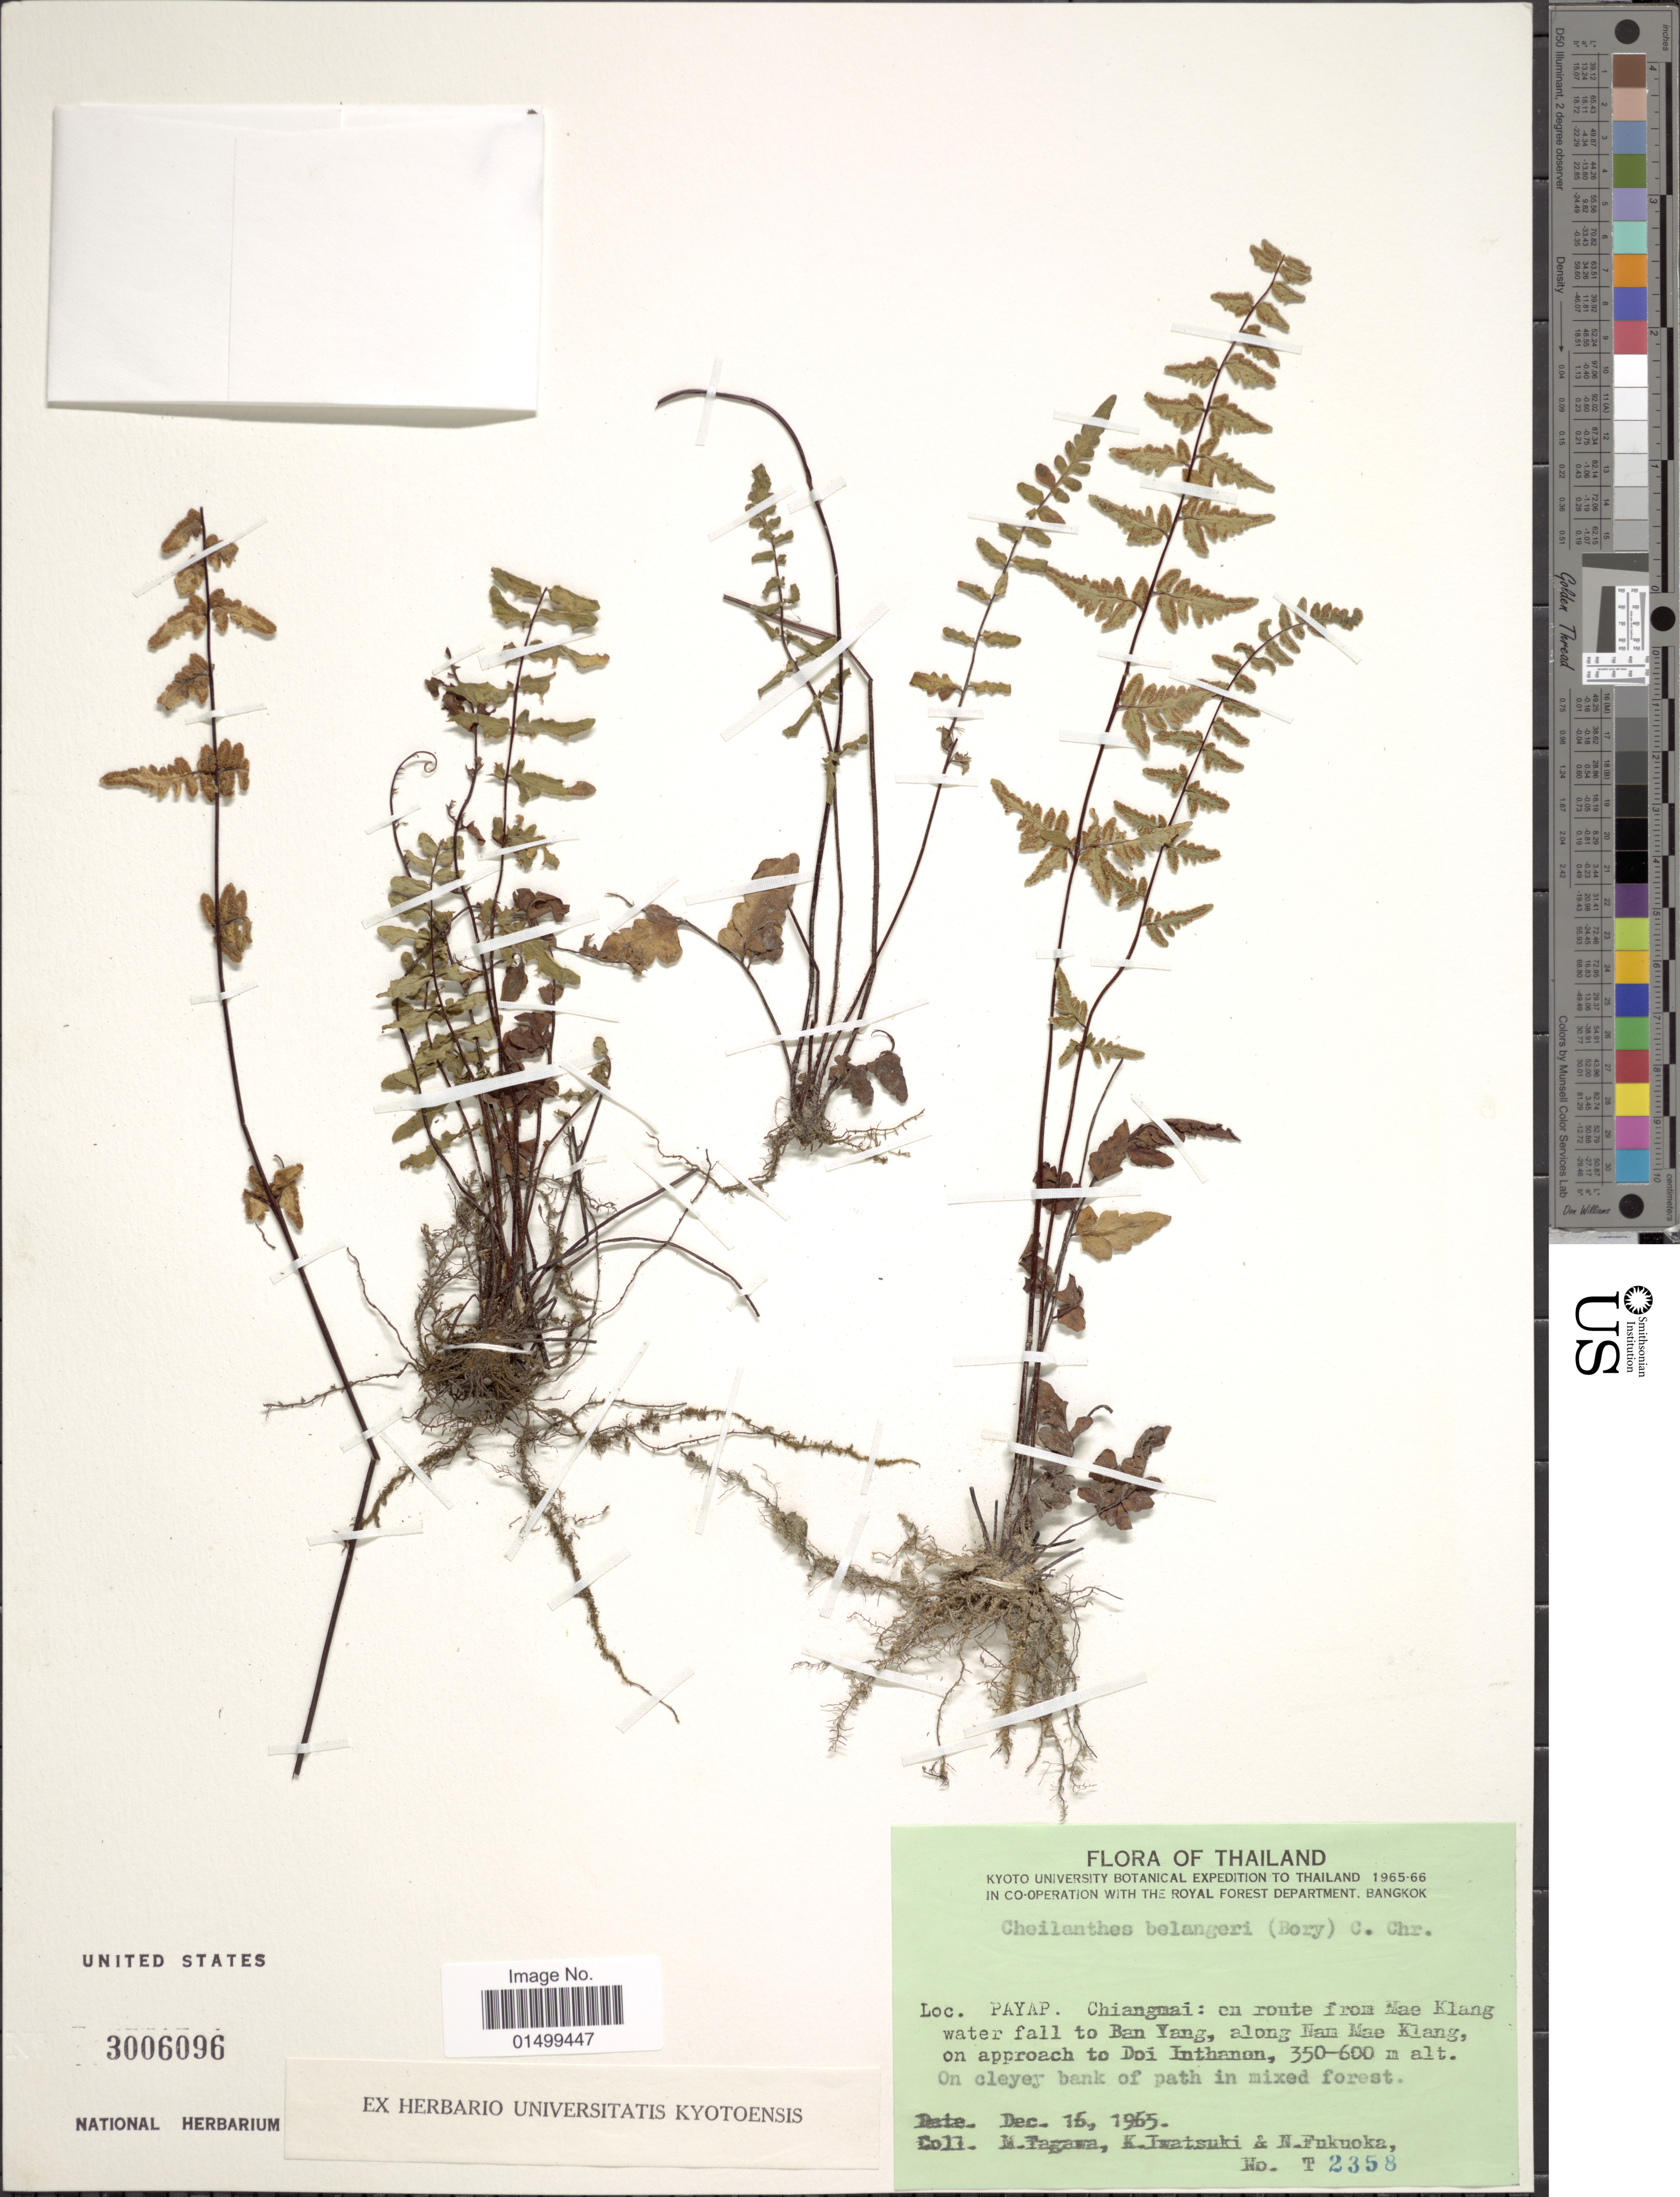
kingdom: Plantae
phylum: Tracheophyta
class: Polypodiopsida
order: Polypodiales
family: Pteridaceae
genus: Cheilanthes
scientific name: Cheilanthes belangeri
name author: (Bory) C. Chr.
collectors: M. Kitagawa, K. Iwatsuki & N. Fukuoka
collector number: T2358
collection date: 1965-12-16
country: Thailand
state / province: Chiang Mai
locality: Payap, en route from Nae Klan waterfall to Ban Yang, along Nam Mae Klang, on approach to Doi Inthanen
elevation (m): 350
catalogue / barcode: US 3006096